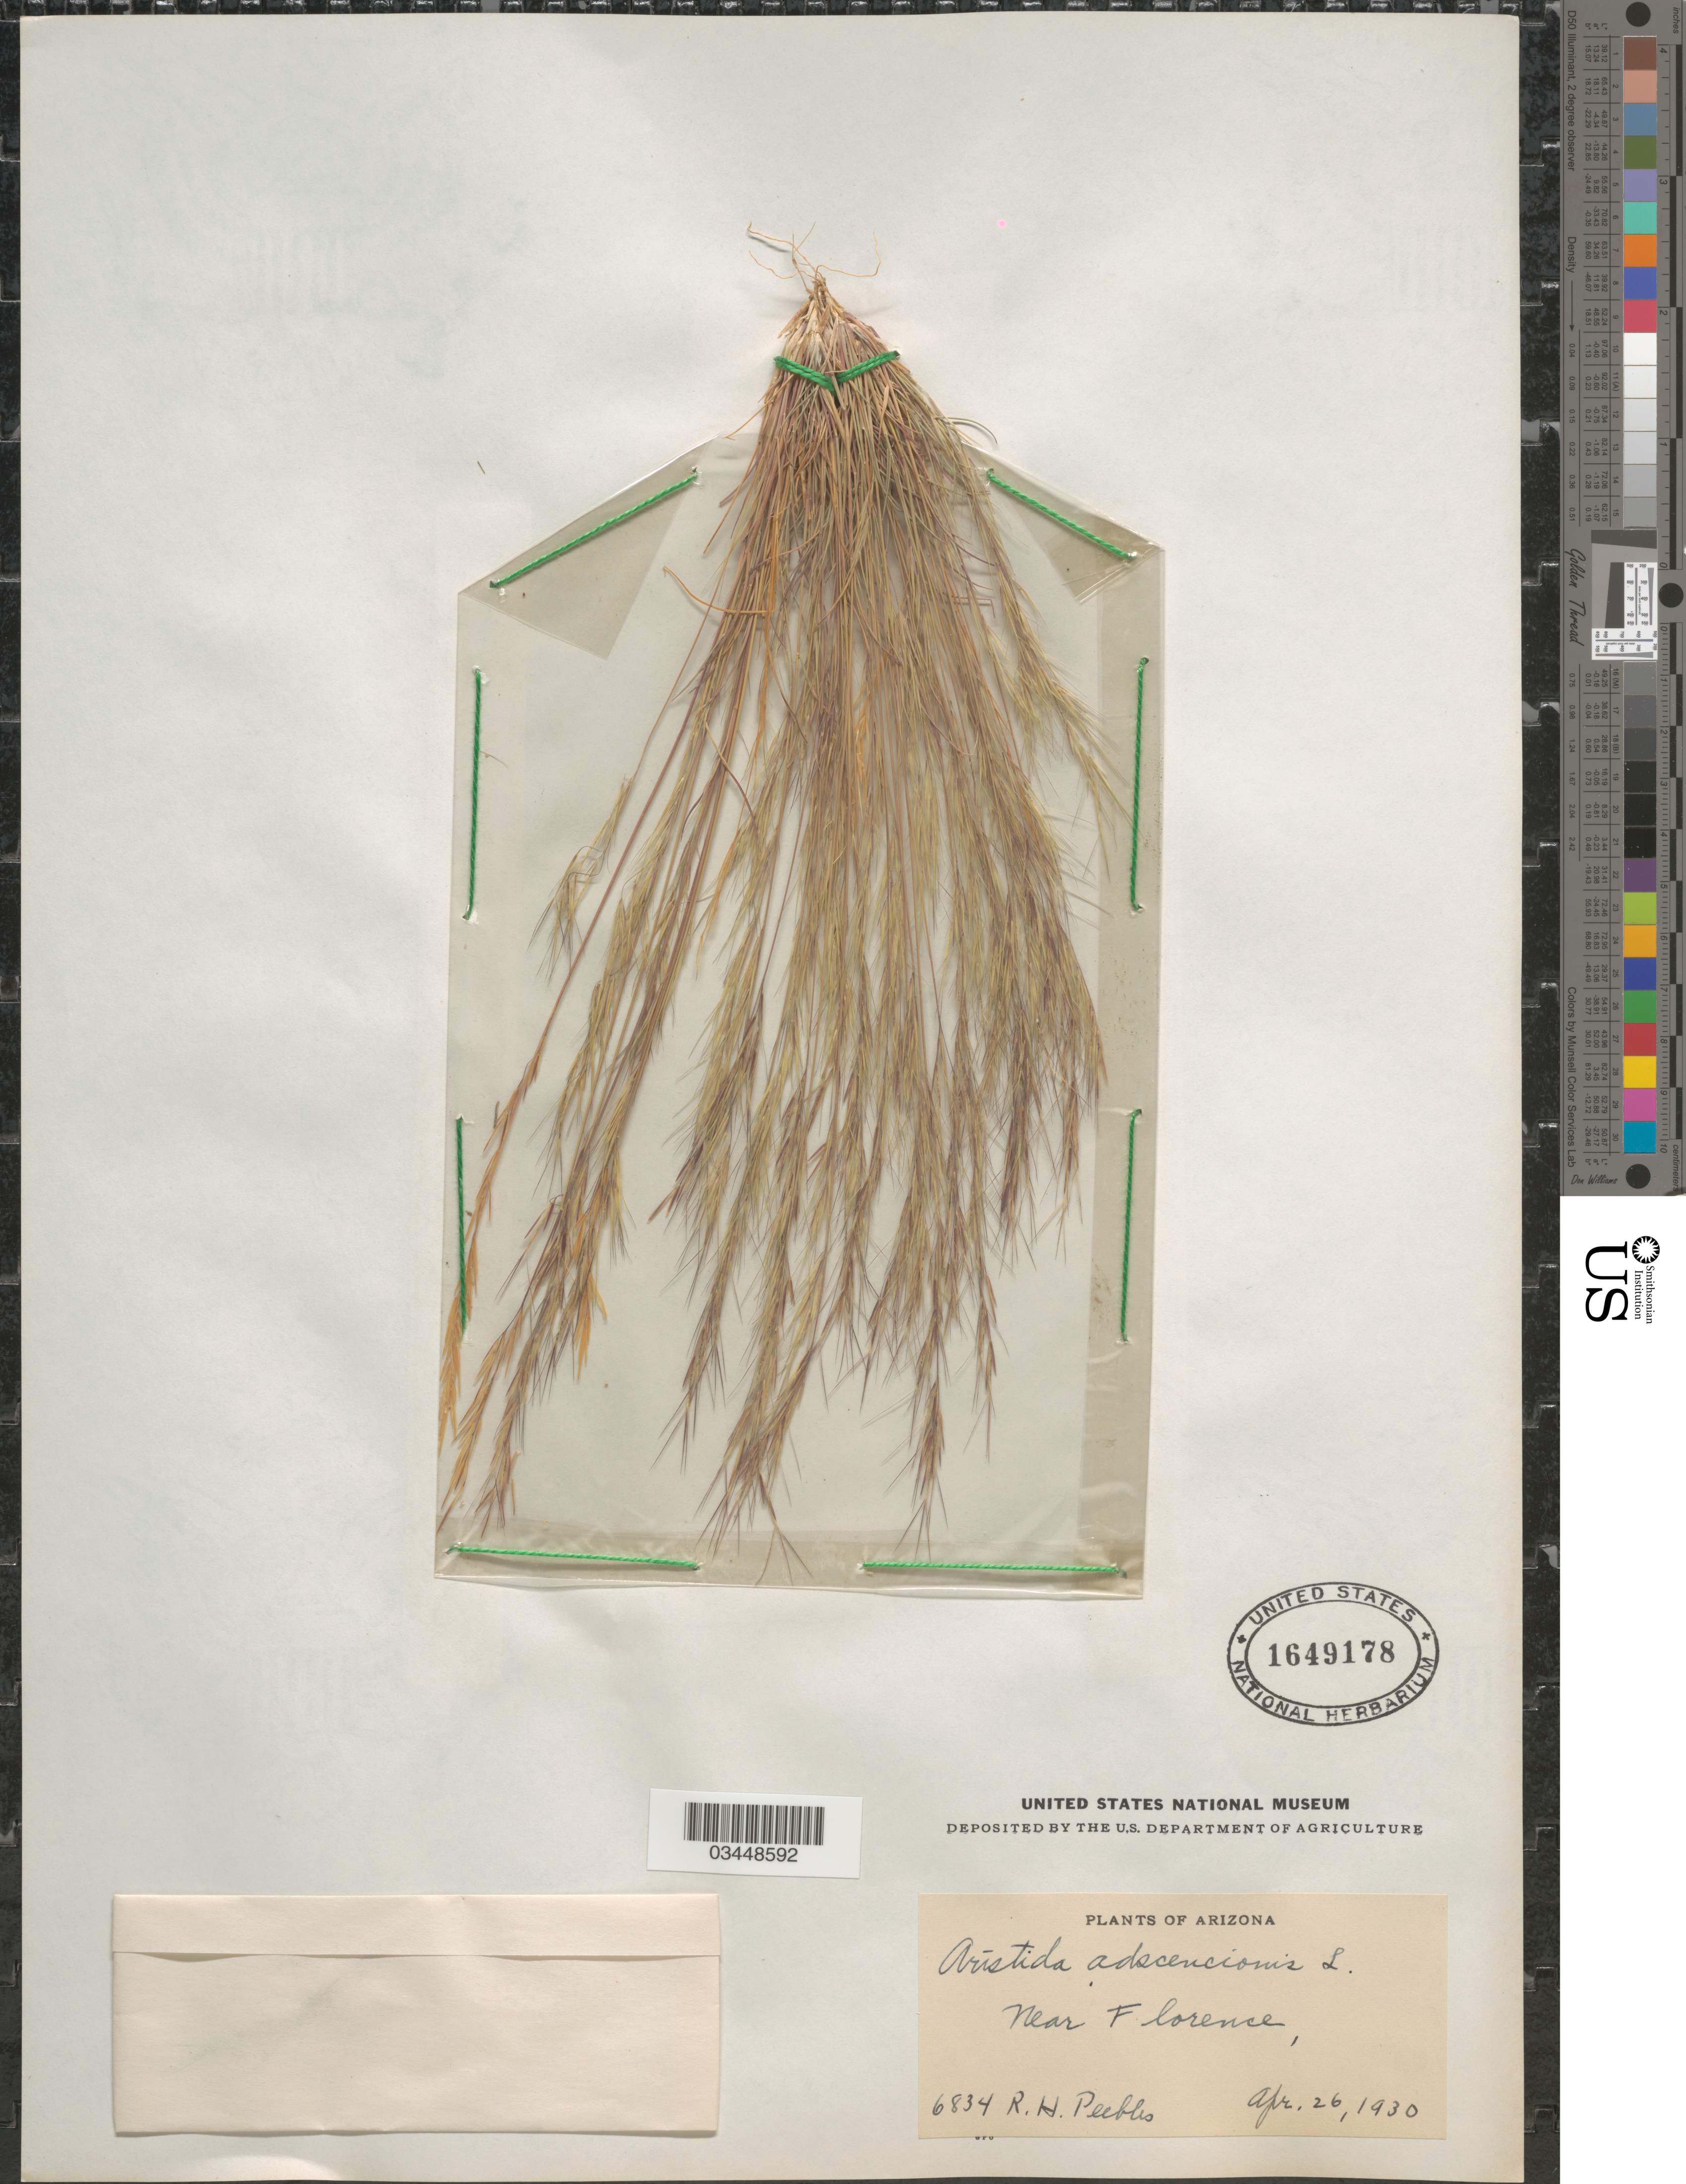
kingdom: Plantae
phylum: Tracheophyta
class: Liliopsida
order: Poales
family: Poaceae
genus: Aristida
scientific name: Aristida adscensionis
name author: L.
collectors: R. H. Peebles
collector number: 6834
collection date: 1930-04-26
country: United States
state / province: Arizona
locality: Near Florence.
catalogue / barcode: US 1649178